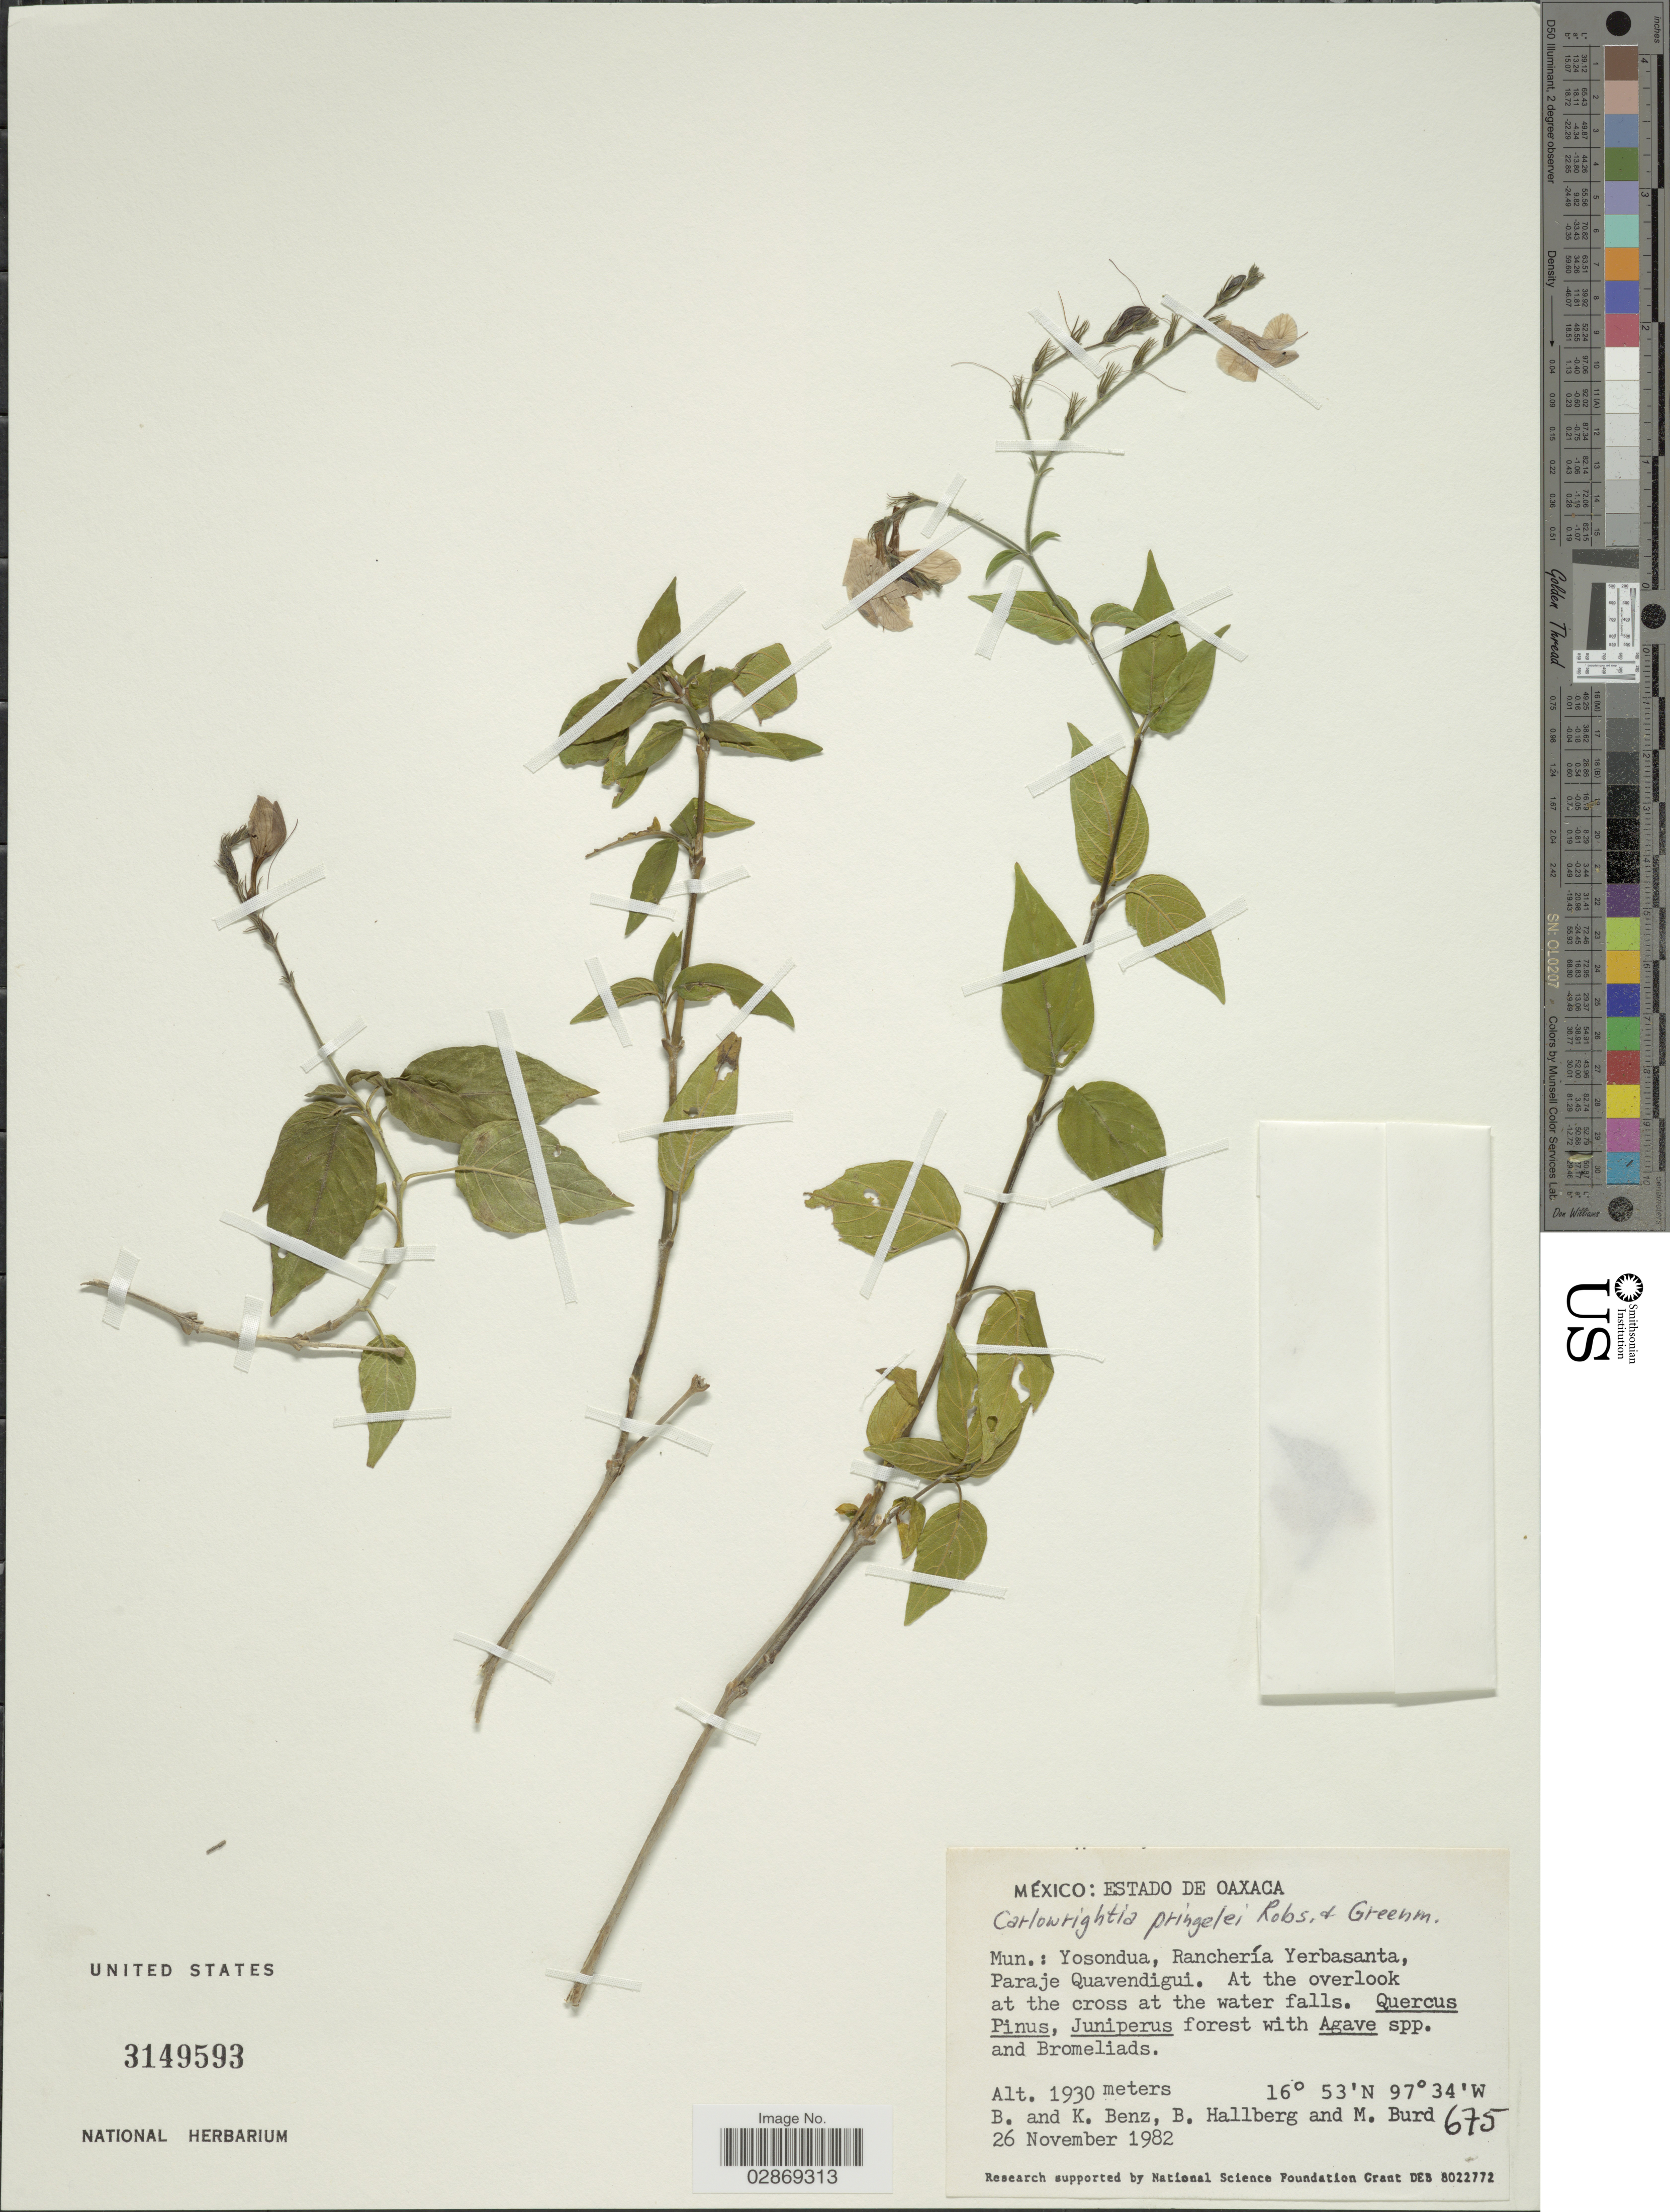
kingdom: Plantae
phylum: Tracheophyta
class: Magnoliopsida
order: Lamiales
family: Acanthaceae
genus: Carlowrightia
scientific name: Carlowrightia pringlei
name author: B.L. Rob. & Greenm.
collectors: B. Benz, K. Benz, B. Hallberg & M. Burd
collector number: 675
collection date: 1982-11-26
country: Mexico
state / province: Oaxaca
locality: Mun. Yosondua, Ranchería Yerbasanta, Paraje Quavendigui, At the overlook at the cross at the water falls.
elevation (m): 1930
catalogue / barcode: US 3149593